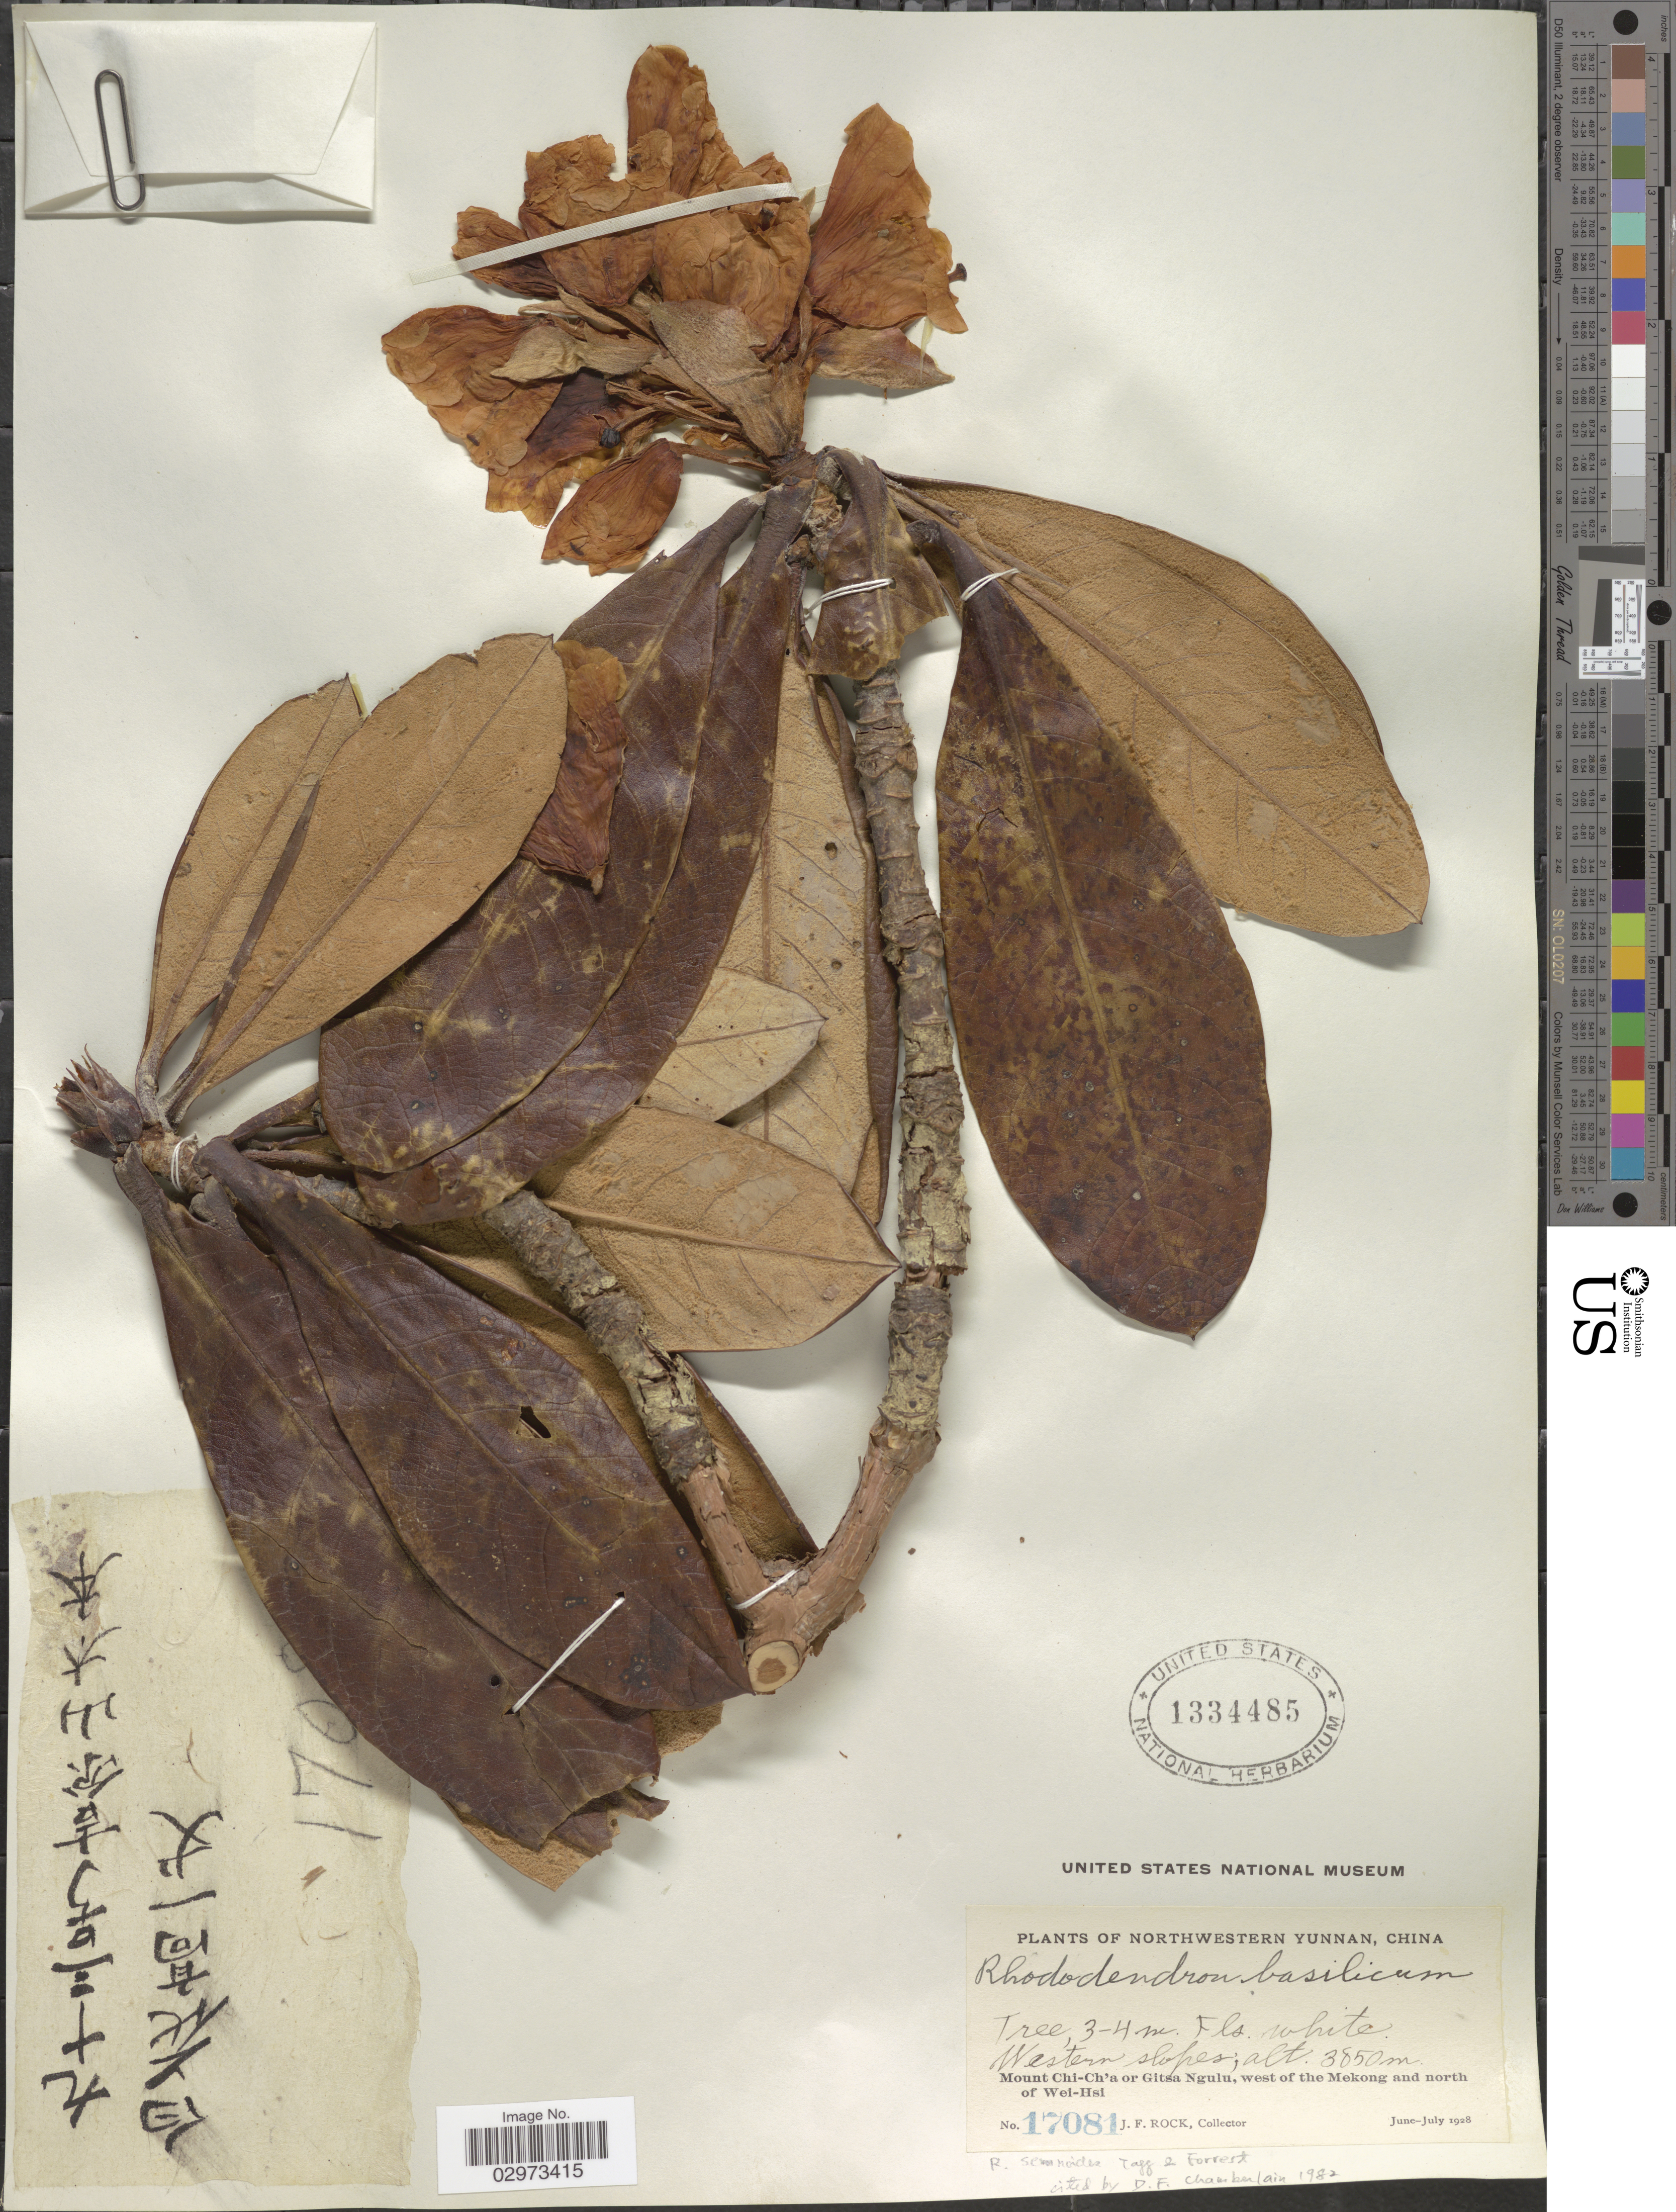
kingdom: Plantae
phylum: Tracheophyta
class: Magnoliopsida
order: Ericales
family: Ericaceae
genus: Rhododendron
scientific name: Rhododendron semnoides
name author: Tagg & Forrest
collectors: J. Rock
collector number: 17081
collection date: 1928-06/1928-07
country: China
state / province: Yunnan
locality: Northwestern Yunnan. Western slopes. Mount Chi-Ch'a or Gitsa Ngulu, west of the Mekong and north of Wei-Hsi.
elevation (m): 3850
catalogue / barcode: US 1334485